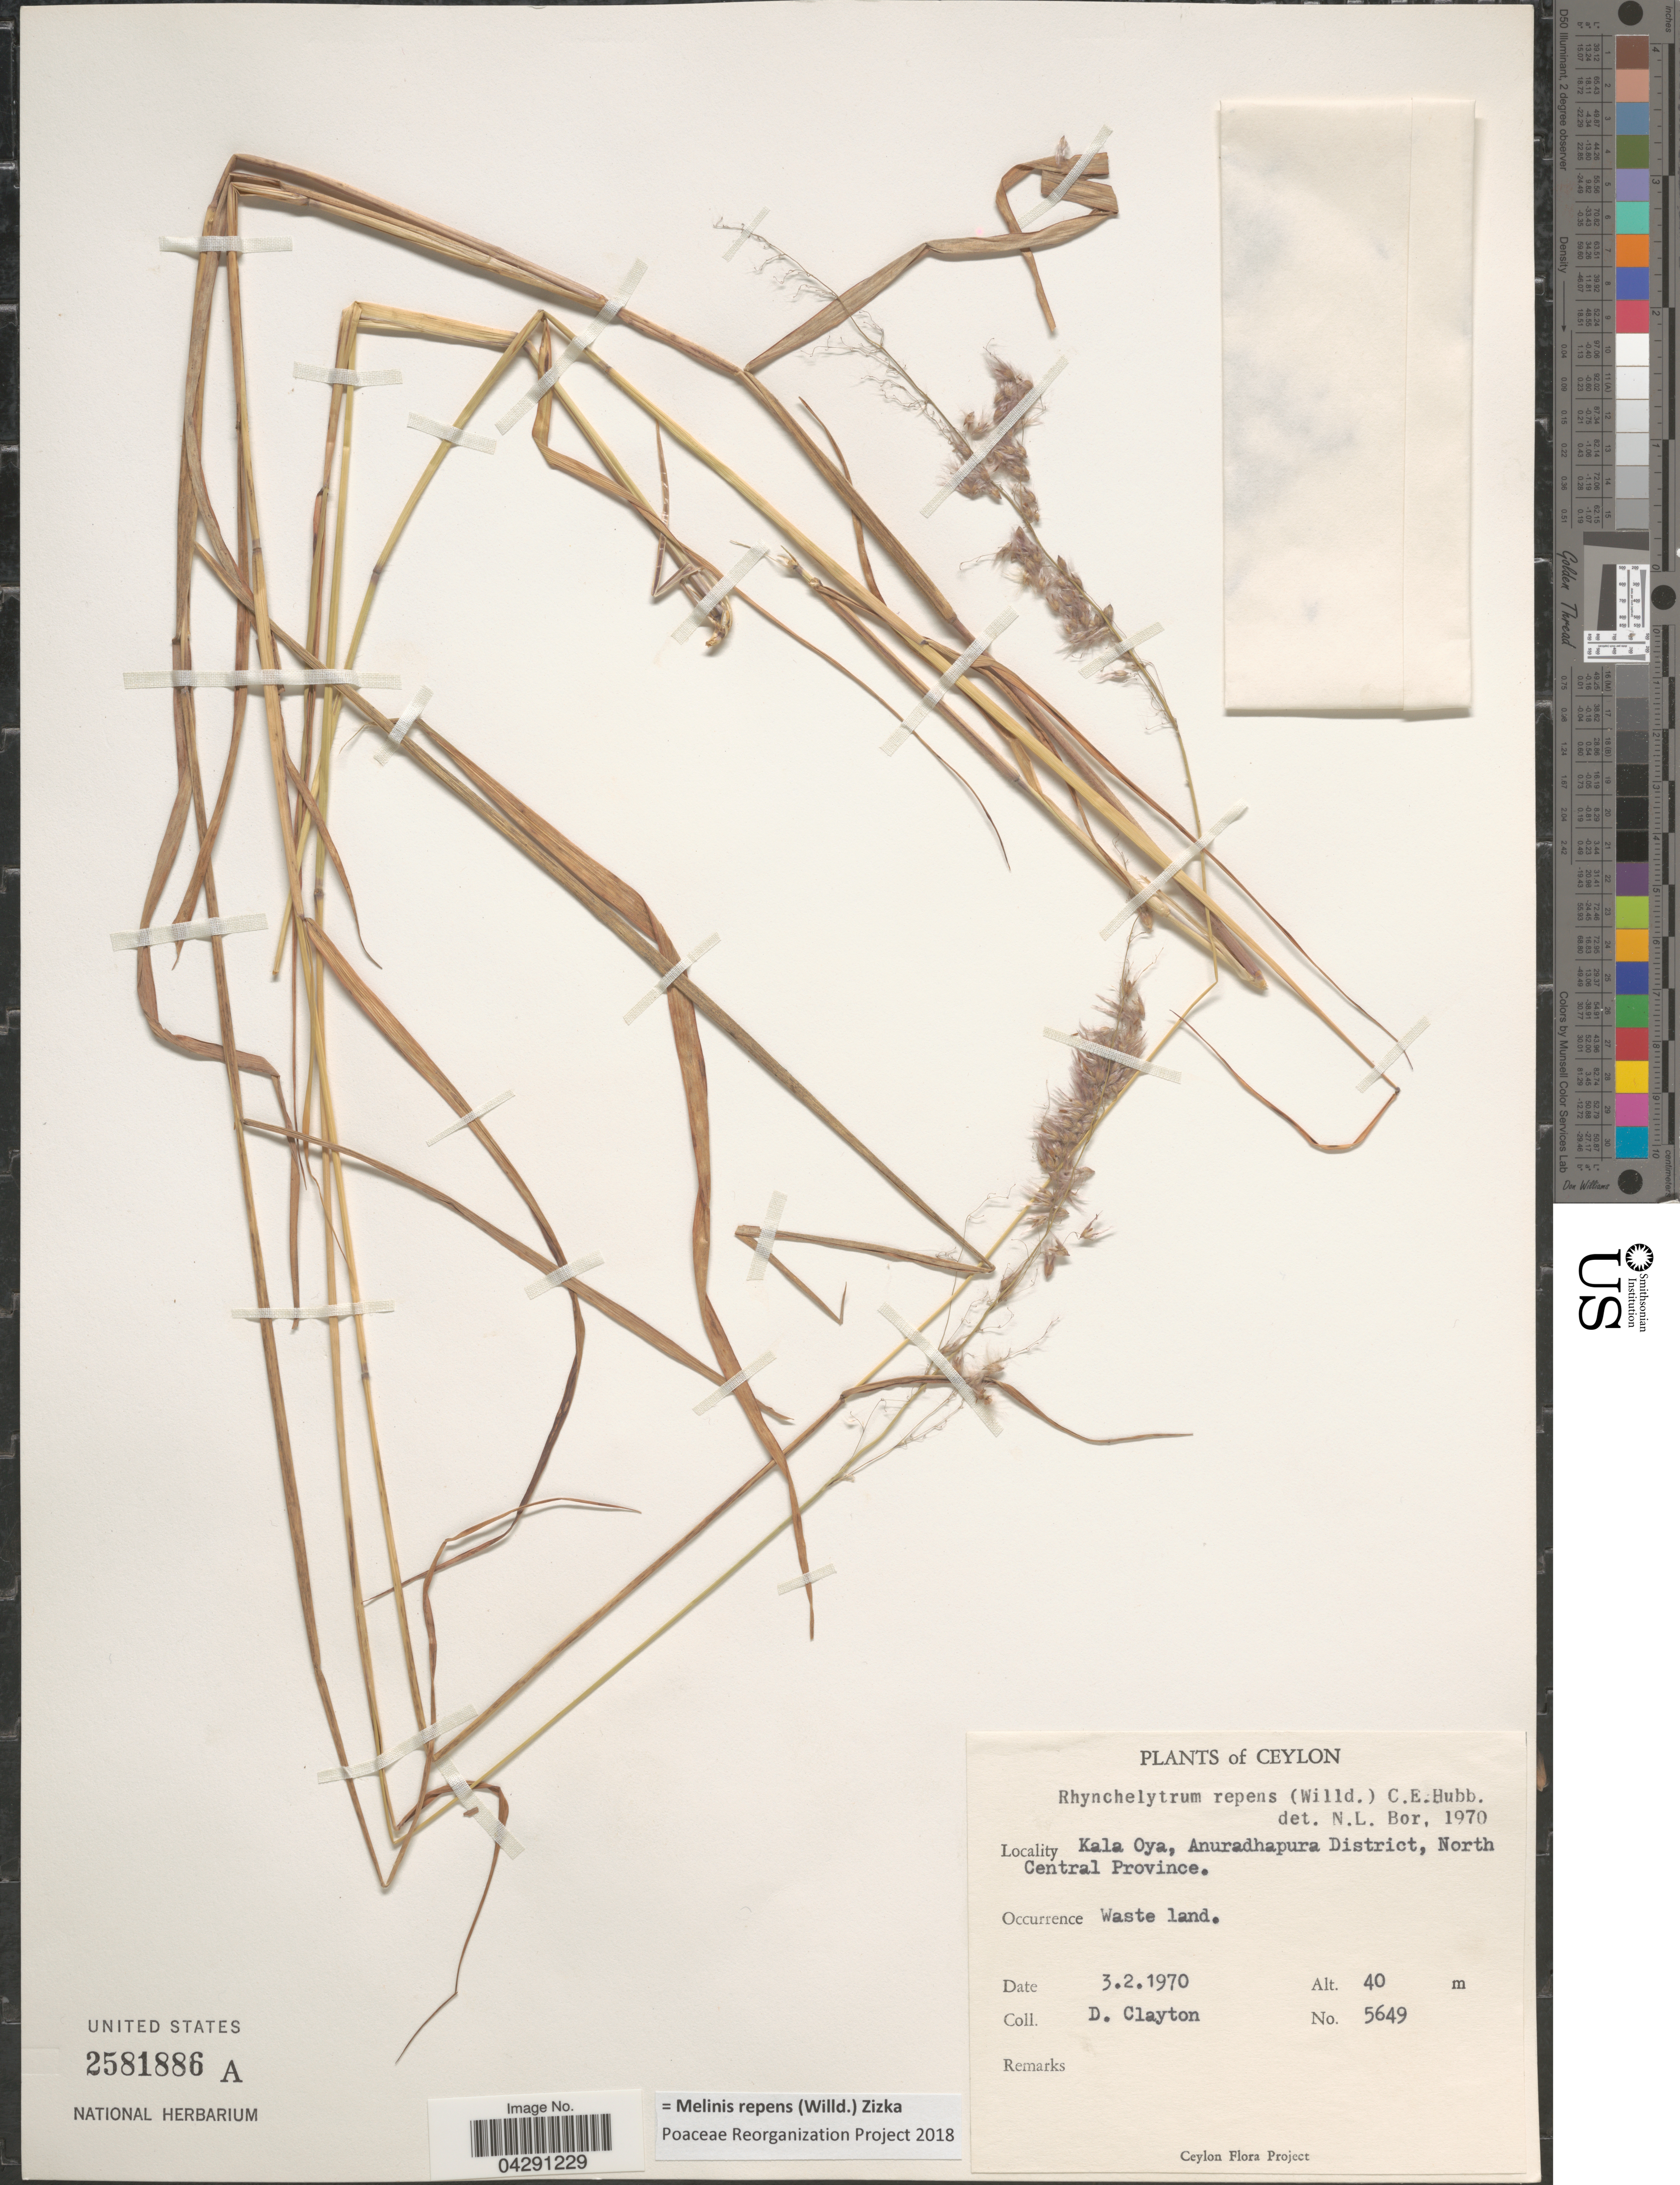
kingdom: Plantae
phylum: Tracheophyta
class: Liliopsida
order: Poales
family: Poaceae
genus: Melinis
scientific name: Melinis repens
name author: (Willd.) Zizka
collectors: D. Clayton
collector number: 5649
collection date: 1970-02-03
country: Sri Lanka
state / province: North Central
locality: Ceylon. Kala Oya, Anuradhapura District.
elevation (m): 40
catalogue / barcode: US 2581886A